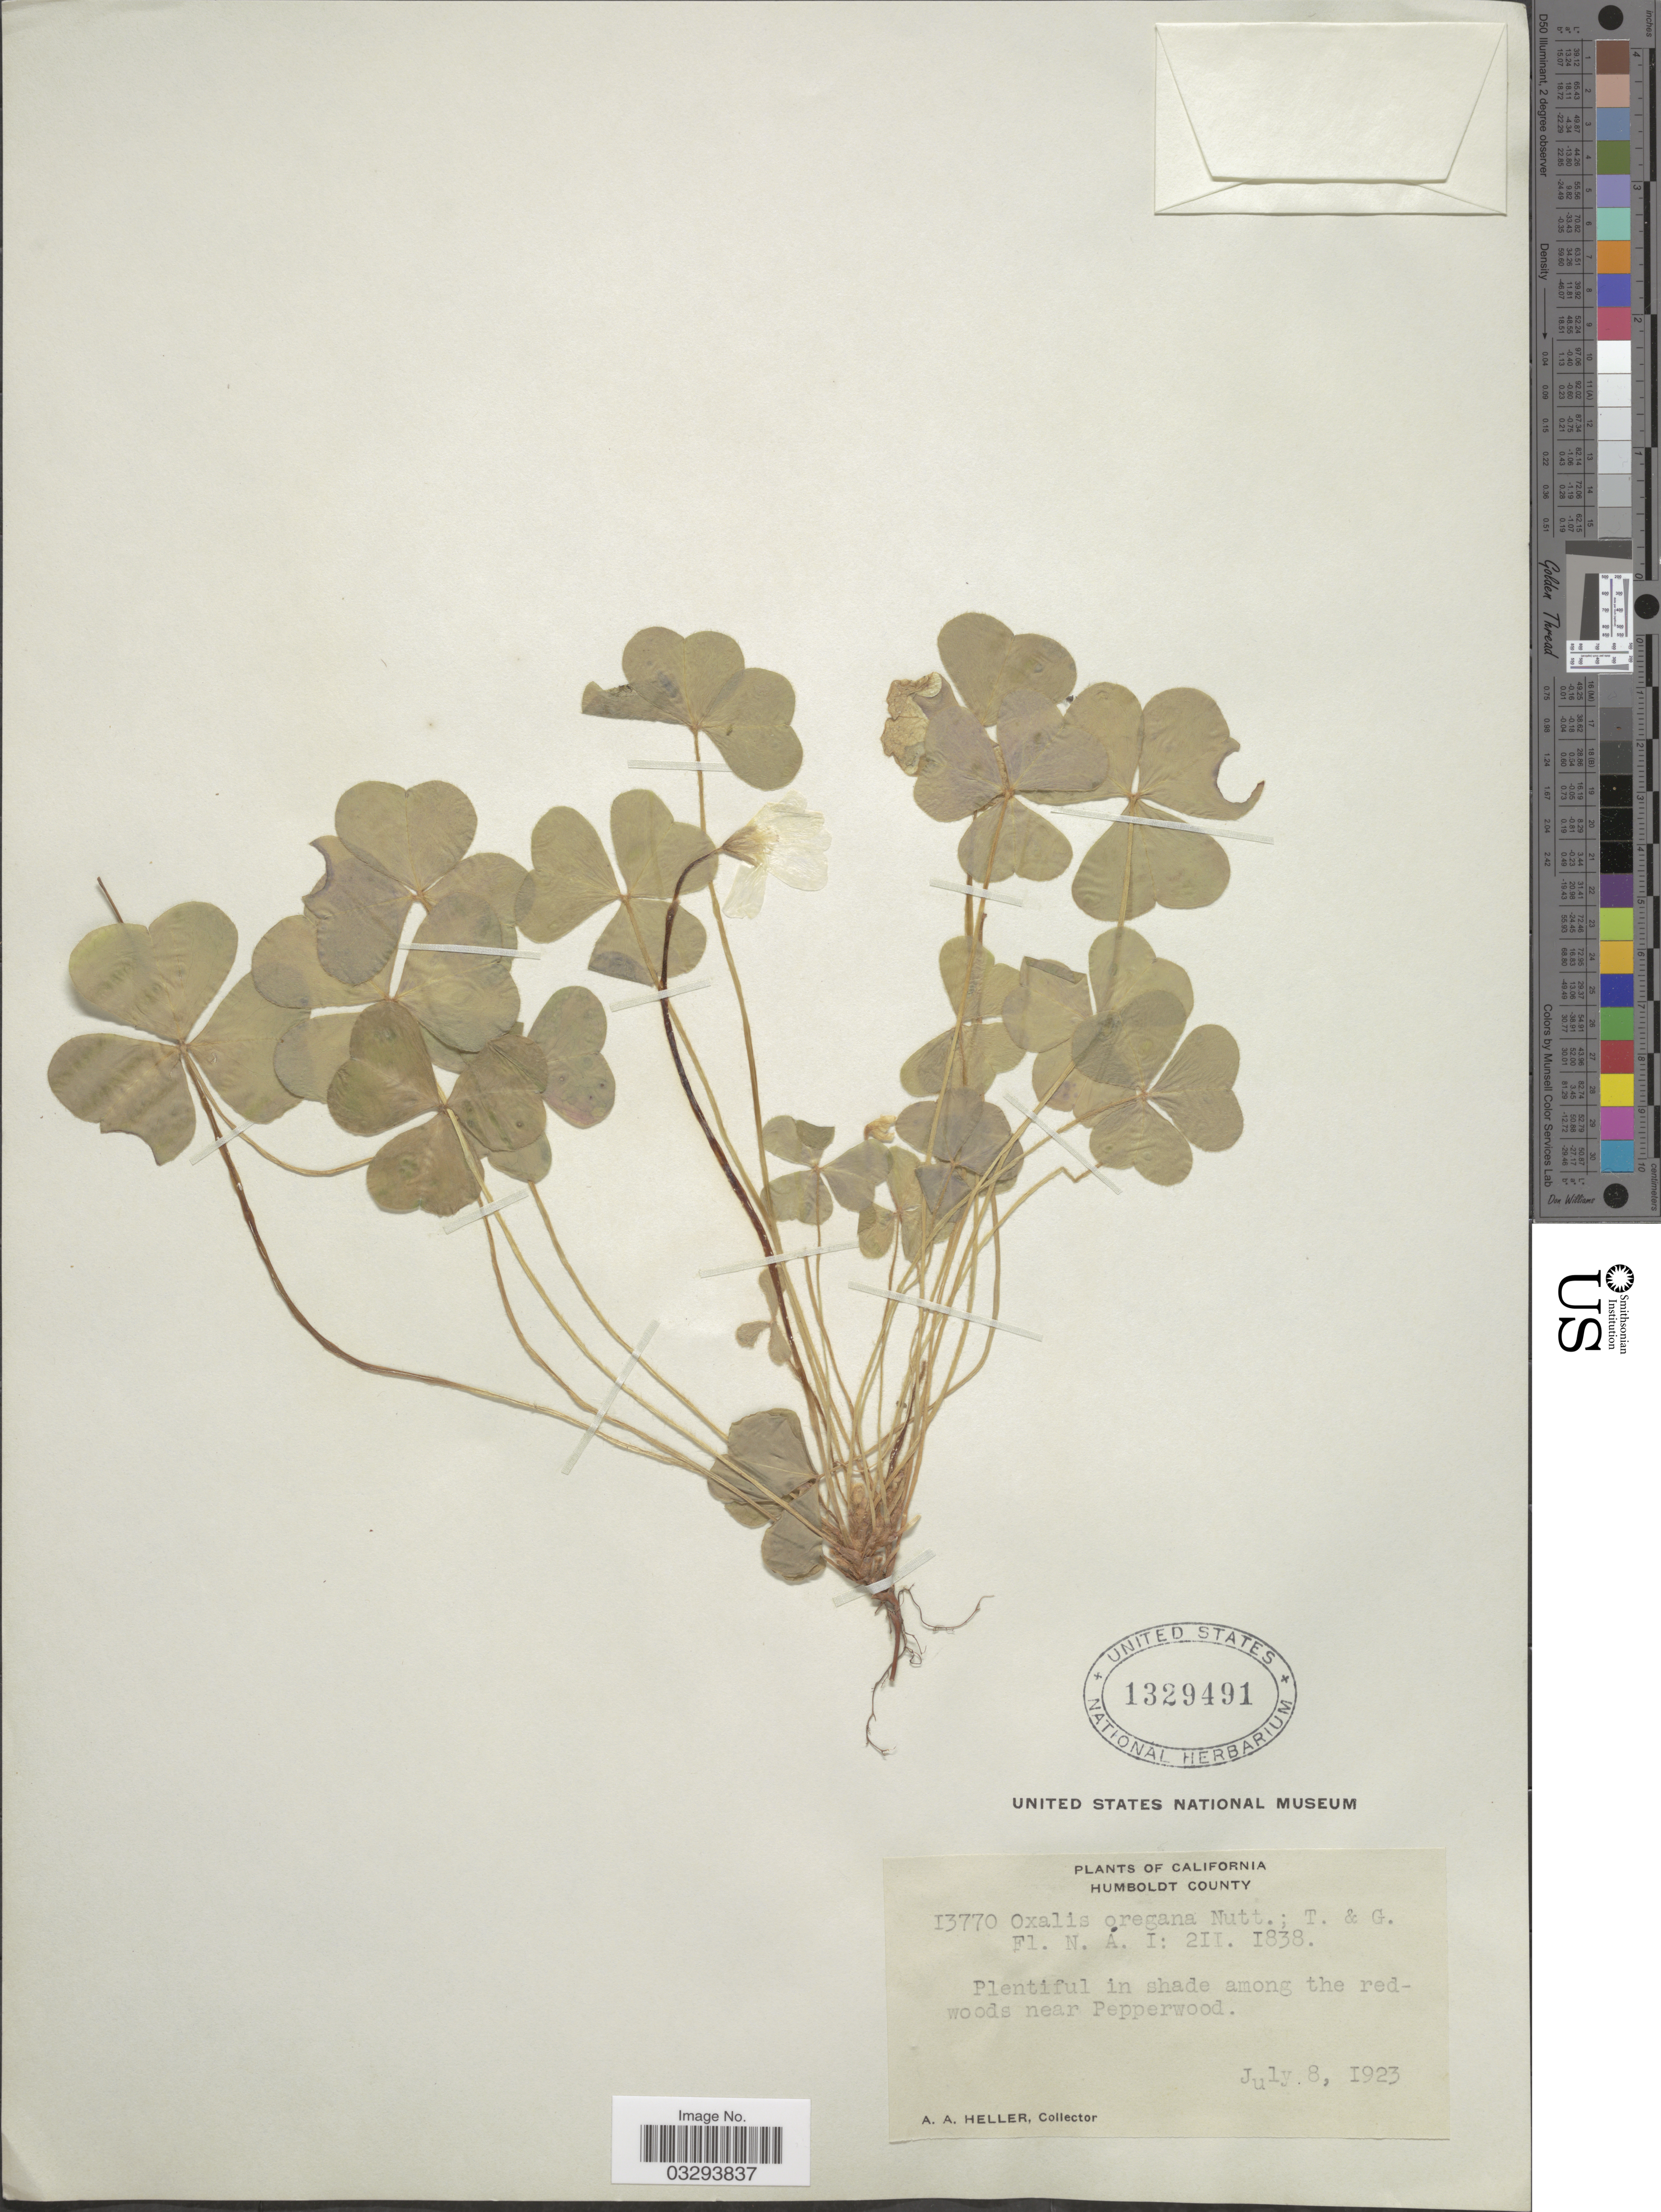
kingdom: Plantae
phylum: Tracheophyta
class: Magnoliopsida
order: Oxalidales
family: Oxalidaceae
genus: Oxalis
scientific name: Oxalis oregana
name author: Nutt.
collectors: A. A. Heller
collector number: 13770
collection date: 1923-07-08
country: United States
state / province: California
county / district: Humboldt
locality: Humboldt County. Near Pepperwood.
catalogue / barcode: US 1329491